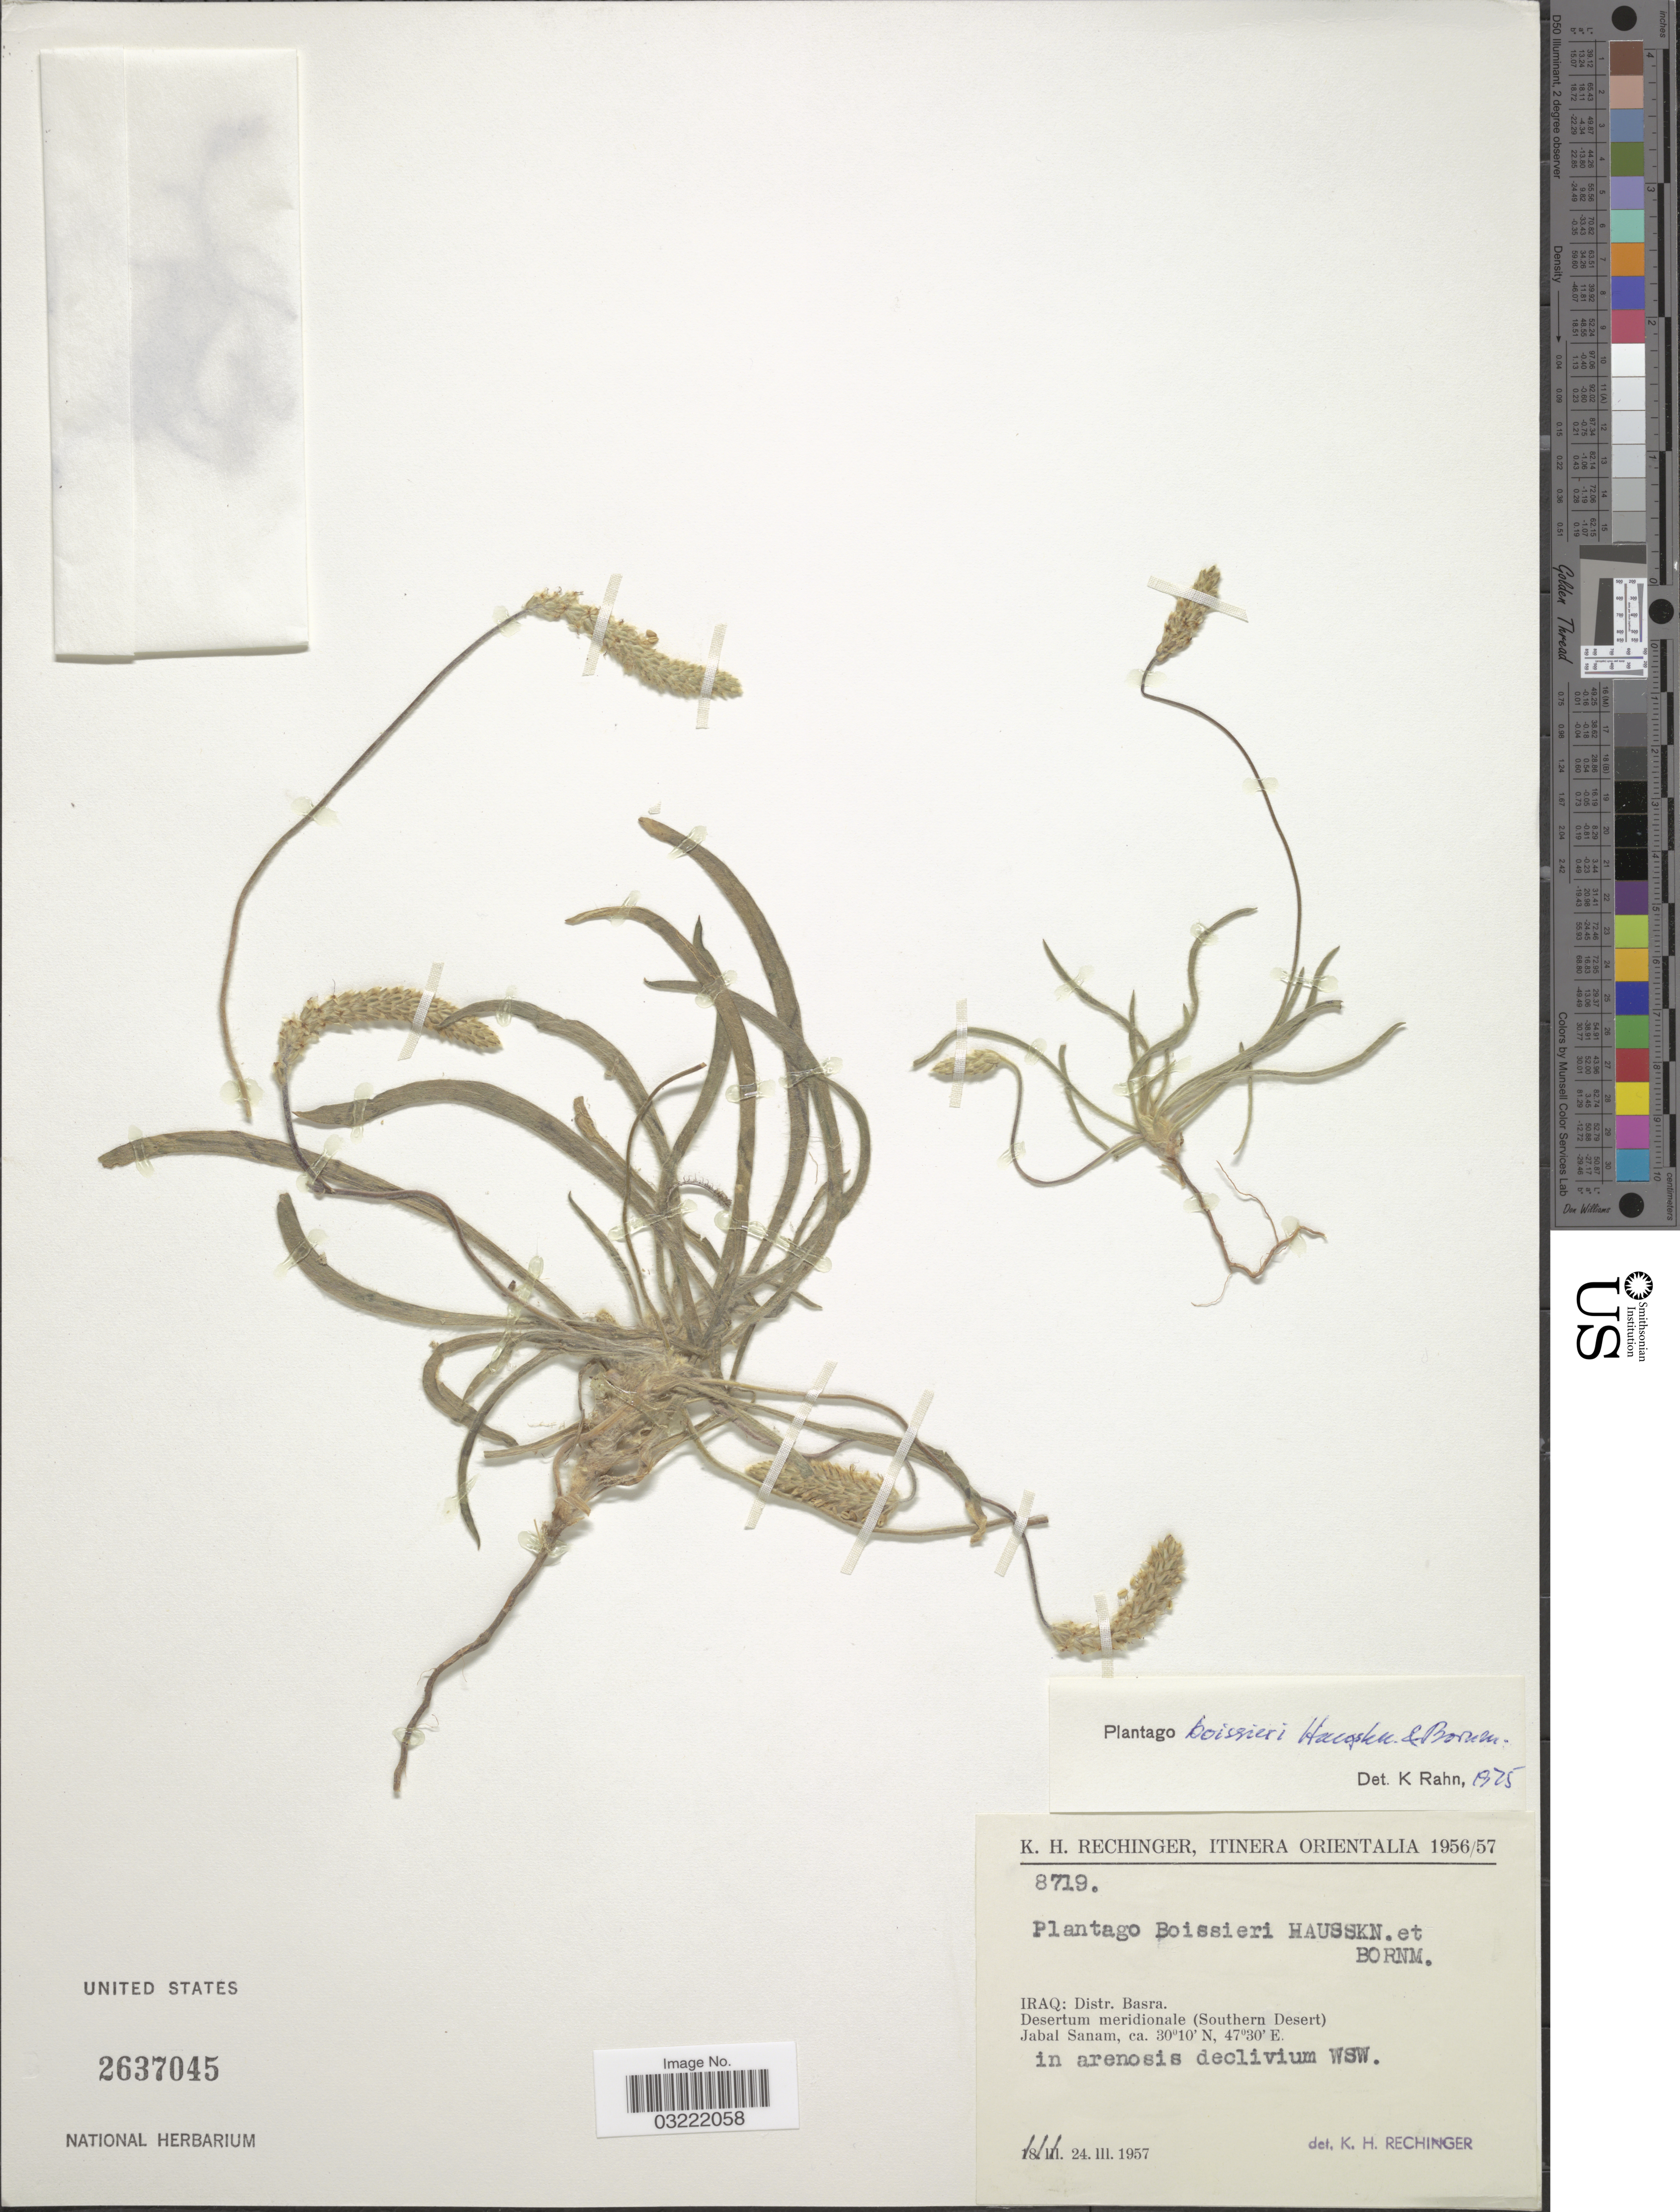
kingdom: Plantae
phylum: Tracheophyta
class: Magnoliopsida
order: Lamiales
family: Plantaginaceae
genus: Plantago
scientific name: Plantago boissieri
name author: Hausskn. & Bornm.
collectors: K. H. Rechinger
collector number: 8719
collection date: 1957-03-24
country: Iraq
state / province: Al Basrah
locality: Iter Orientalia. Distr. Basra. Desertum meridionale (Southern Desert). Jabal Sanam.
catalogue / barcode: US 2637045